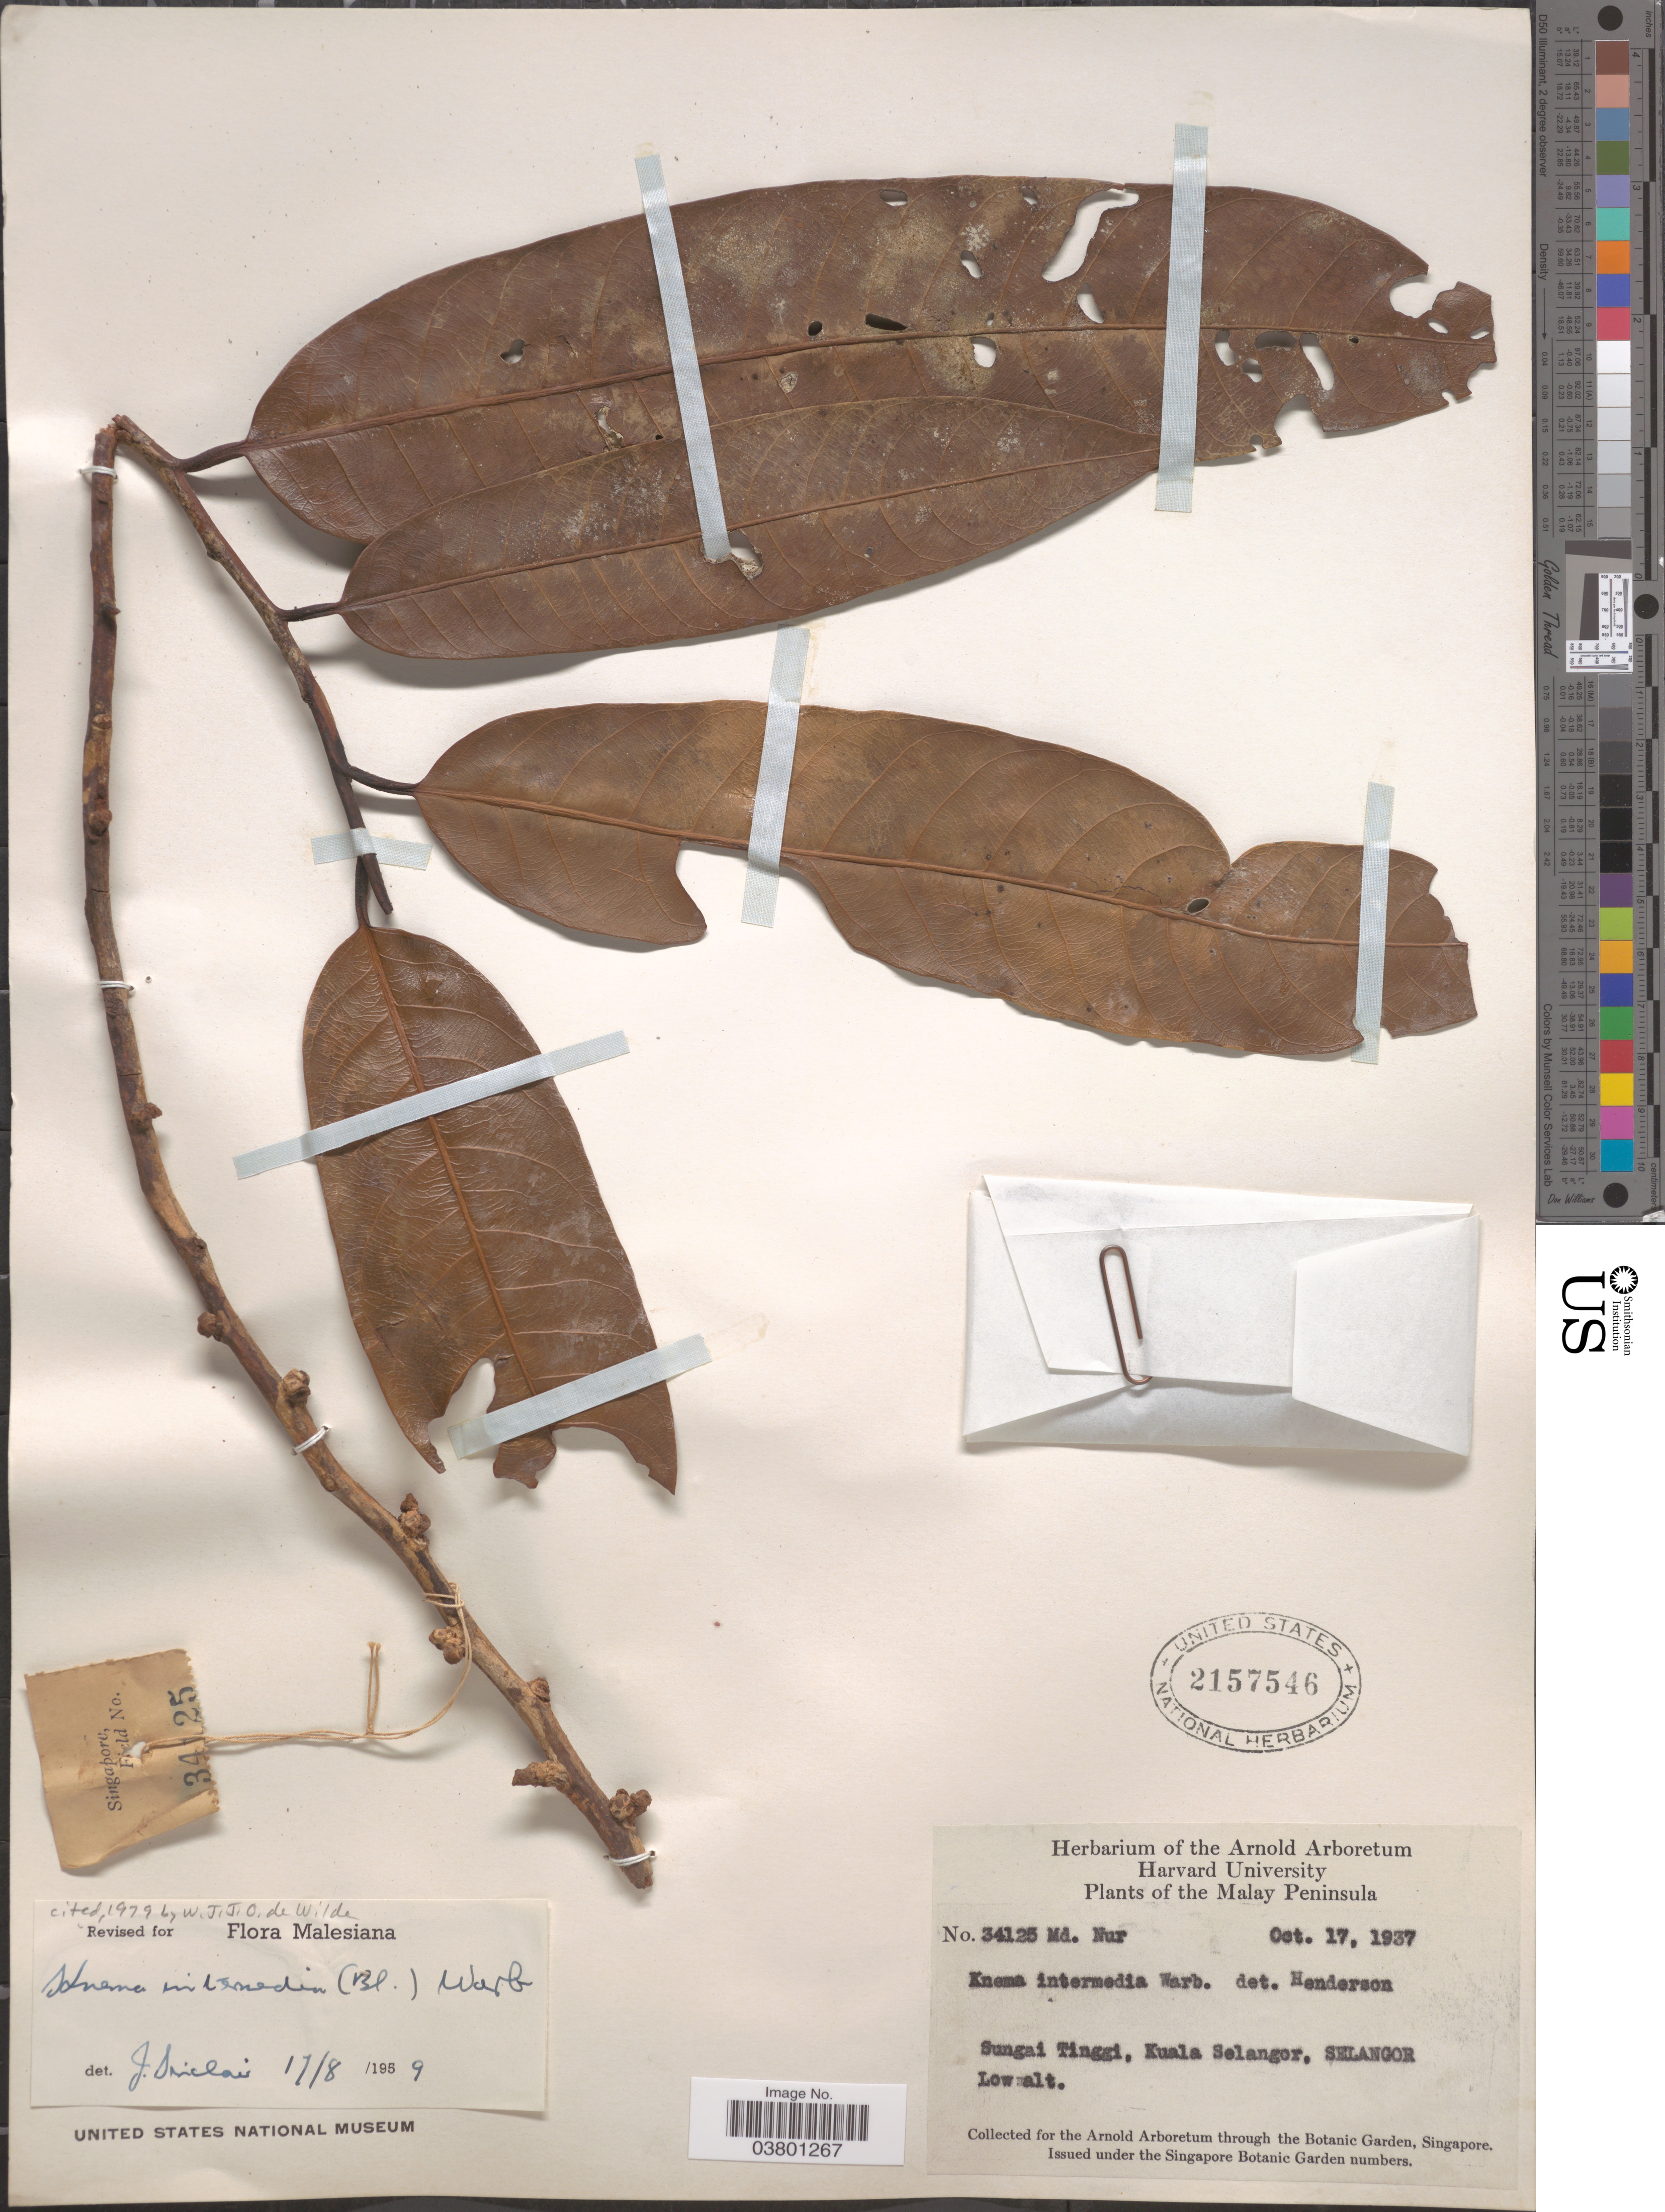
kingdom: Plantae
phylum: Tracheophyta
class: Magnoliopsida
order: Magnoliales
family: Myristicaceae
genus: Knema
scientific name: Knema intermedia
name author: (Blume) Warb.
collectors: M. Nur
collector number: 34125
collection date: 1937-10-17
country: Malaysia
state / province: Selangor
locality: Malay Peninsula. Sungai Tinggi, Kuala Selangor.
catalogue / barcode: US 2157546